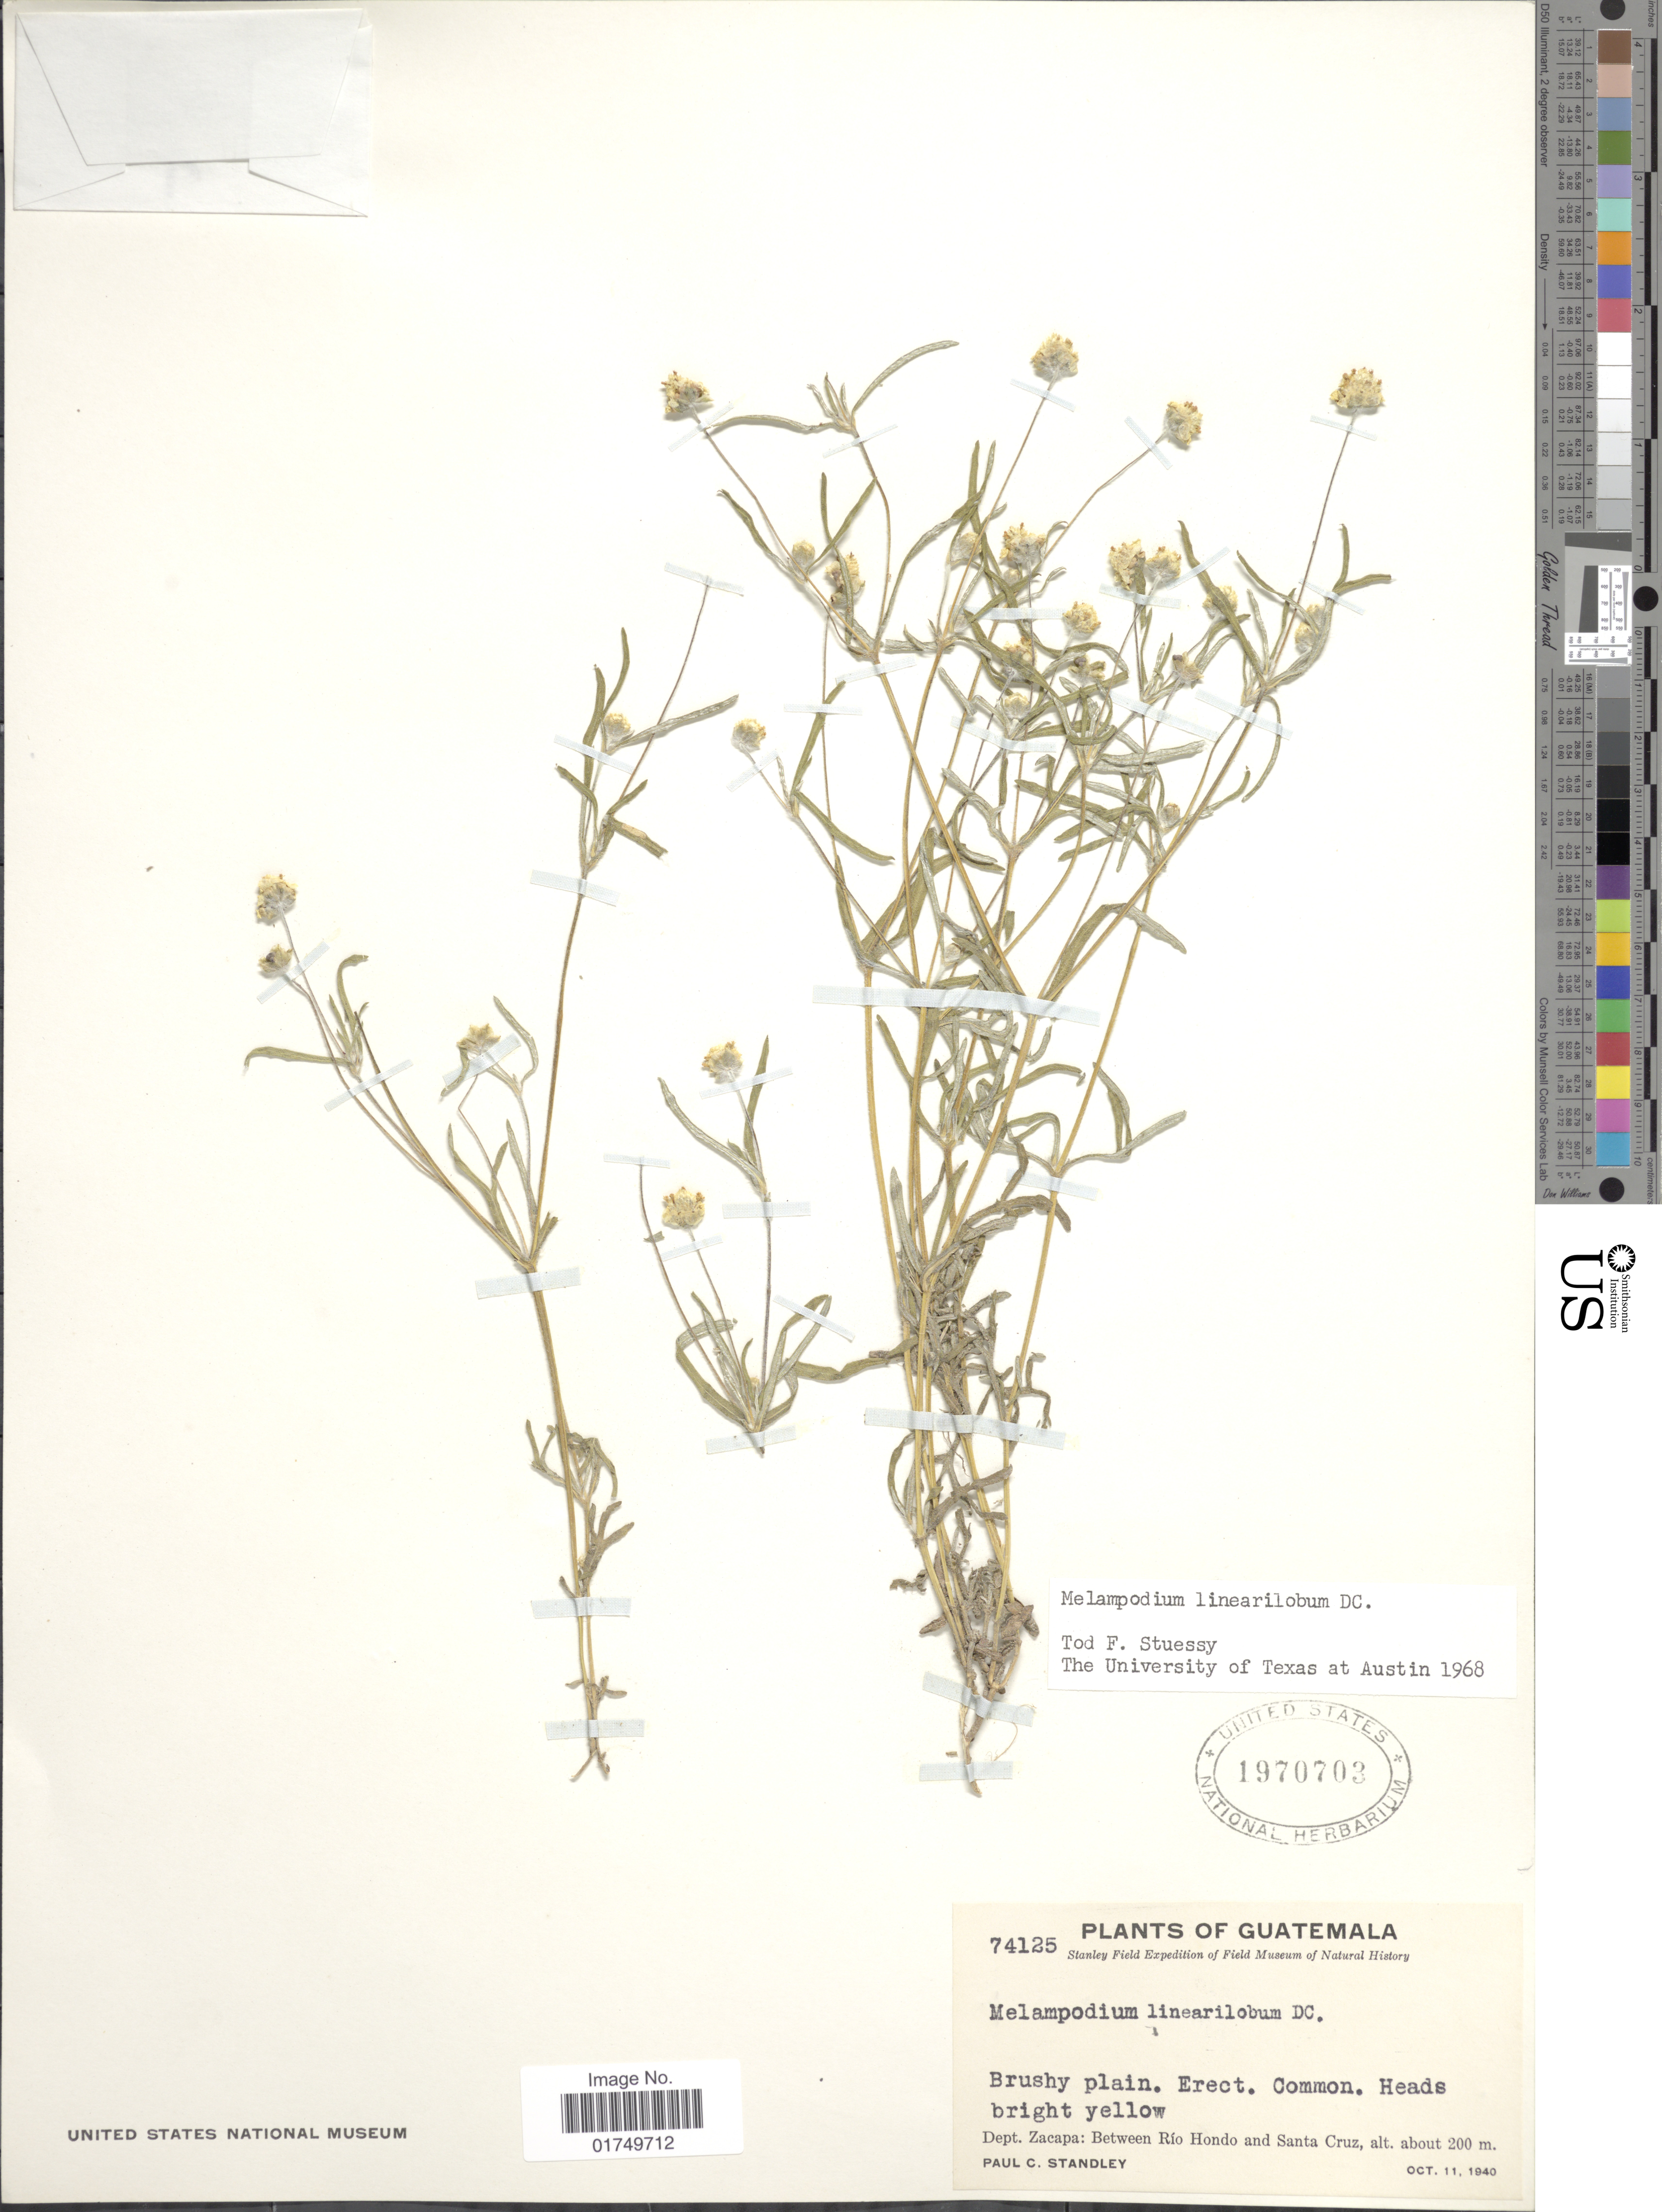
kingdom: Plantae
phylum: Tracheophyta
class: Magnoliopsida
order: Asterales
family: Asteraceae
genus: Melampodium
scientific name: Melampodium linearilobum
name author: DC.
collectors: P. C. Standley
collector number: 74125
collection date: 1940-10-11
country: Guatemala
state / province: Zacapa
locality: Between Río Hondo and Santa Cruz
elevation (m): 200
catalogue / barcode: US 1970703